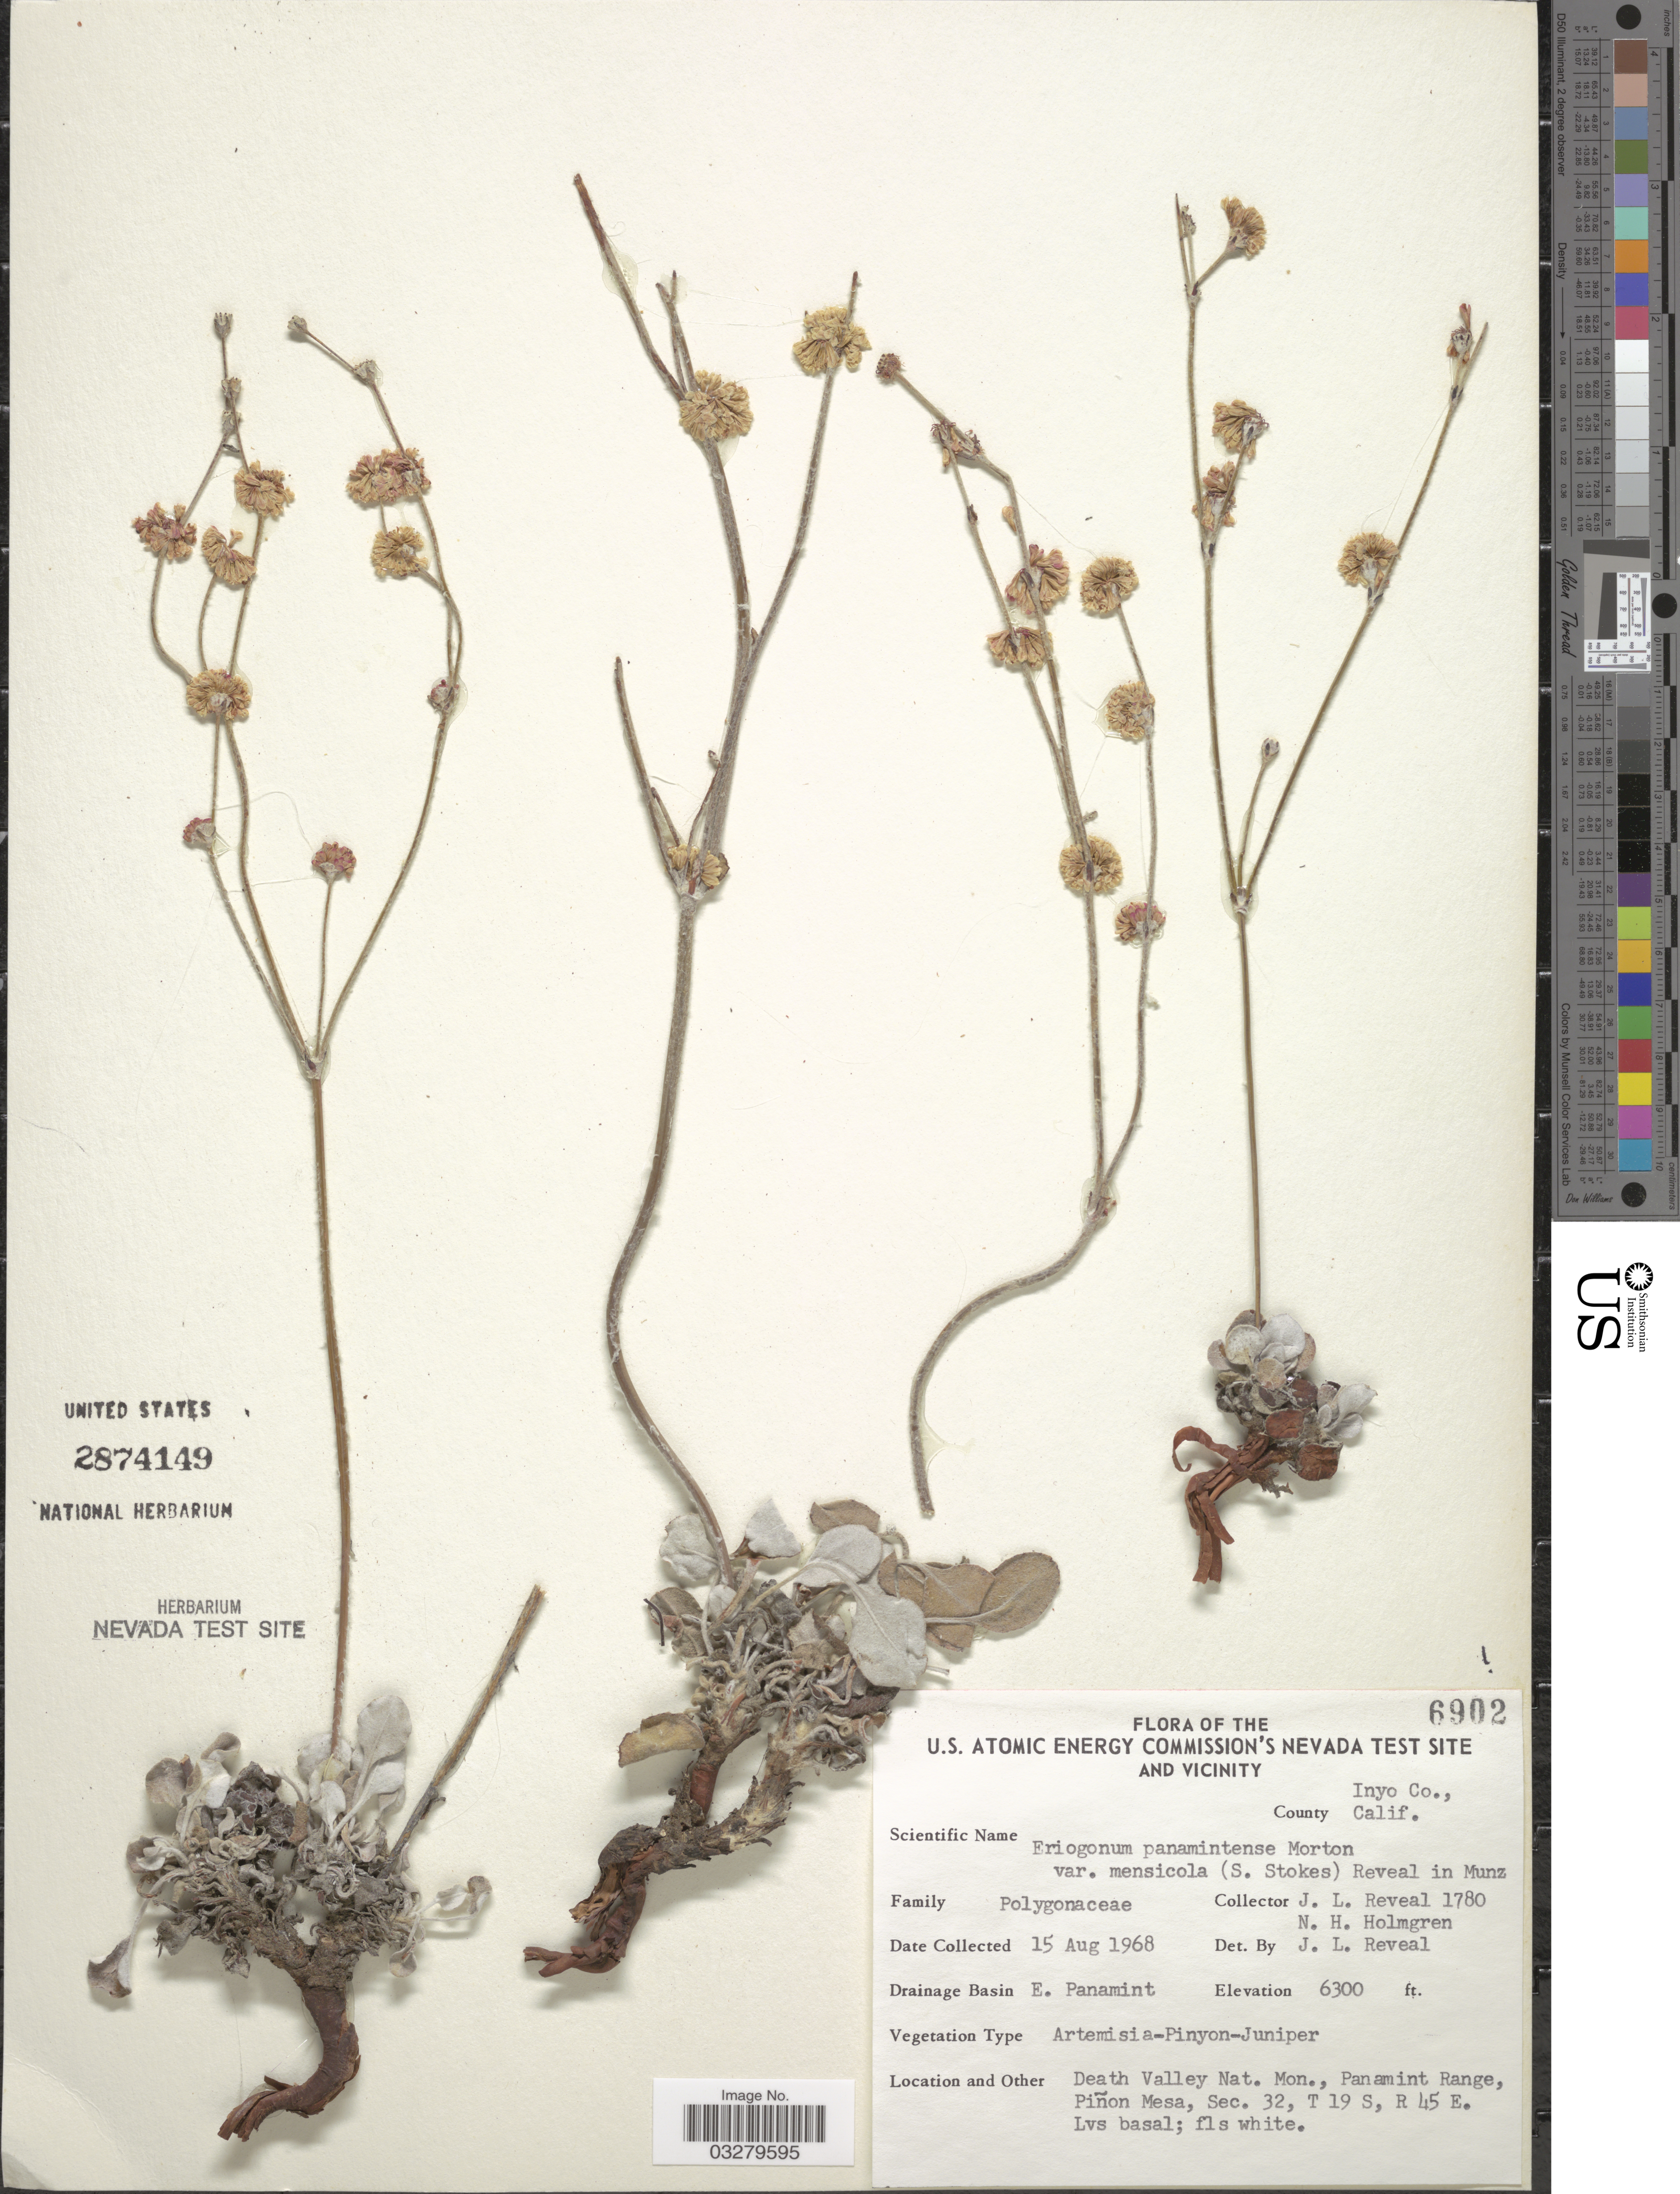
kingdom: Plantae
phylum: Tracheophyta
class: Magnoliopsida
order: Caryophyllales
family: Polygonaceae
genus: Eriogonum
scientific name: Eriogonum panamintense var. mensicola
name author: (S. Stokes) Reveal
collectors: J. L. Reveal & N. H. Holmgren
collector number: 1780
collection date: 1968-08-15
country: United States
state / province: California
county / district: Inyo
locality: U.S. Atomic Energy Commission's Nevada Test Site and Vicinity. Inyo Co. Drainage Basin E. Panamint. Death Valley Nat. Mon., Panamint Range, Piñon Mesa, Sec. 32, T 19 S, R 45 E.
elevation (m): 1920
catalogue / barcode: US 2874149